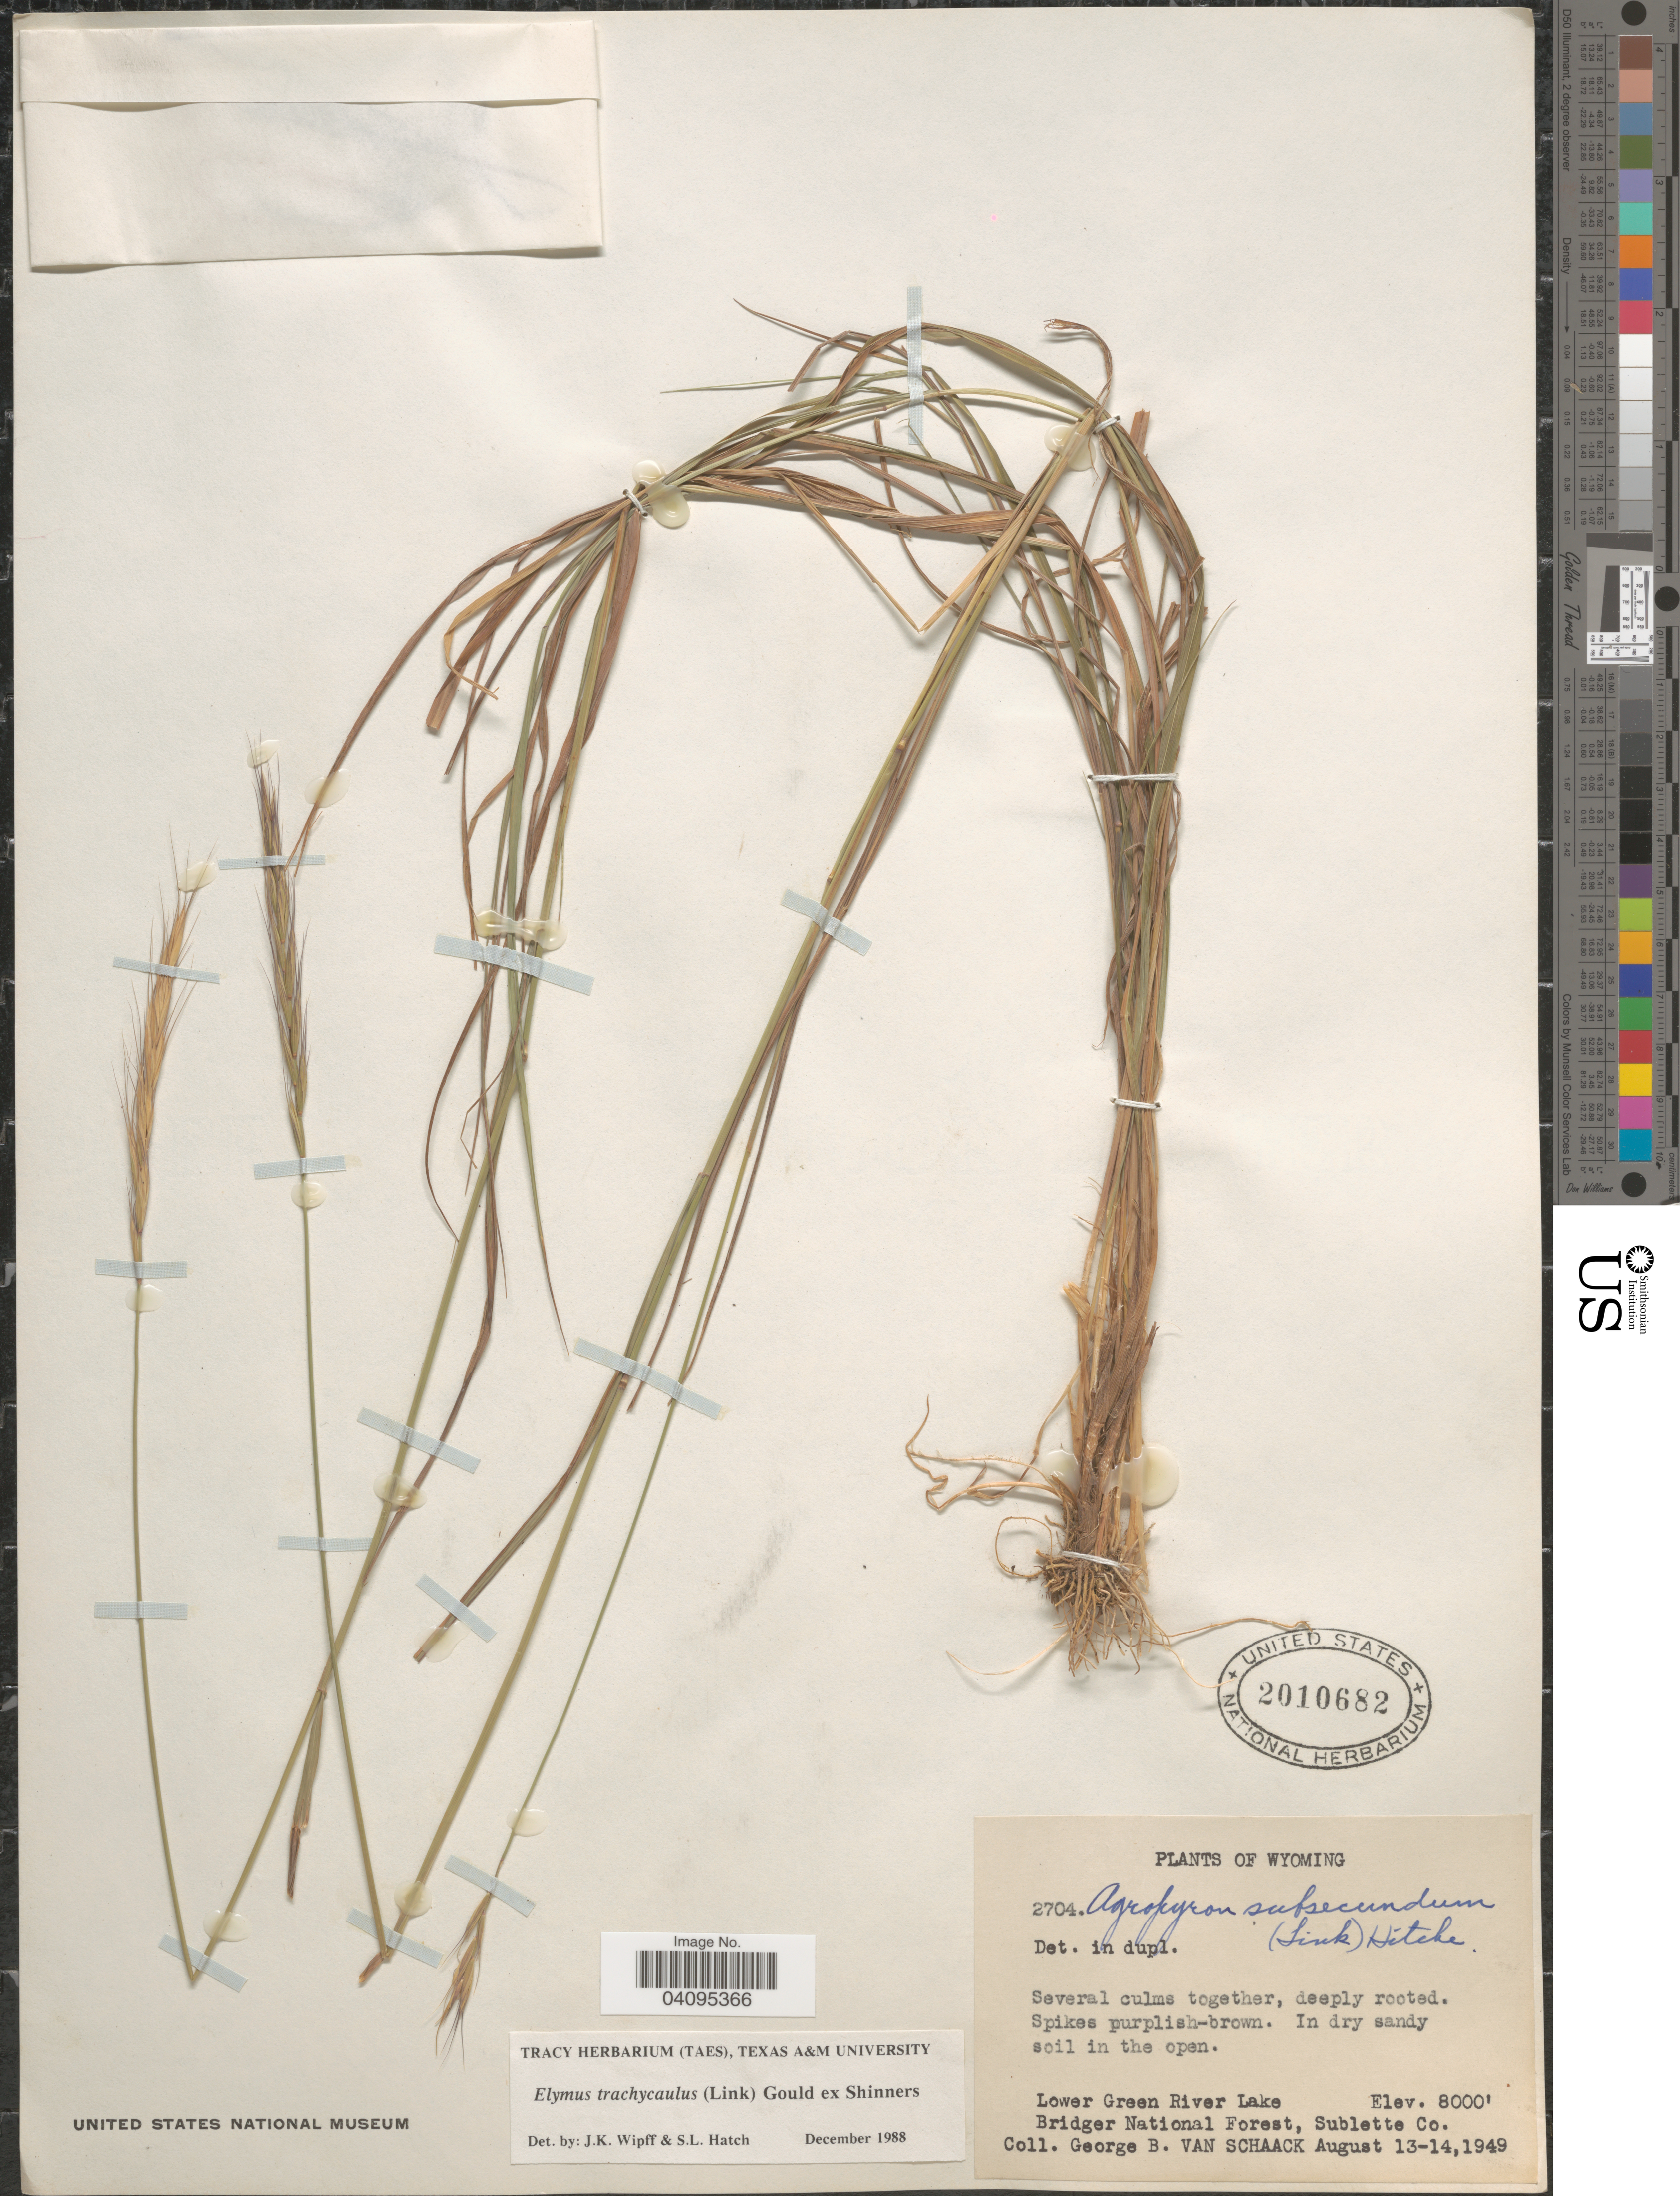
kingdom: Plantae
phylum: Tracheophyta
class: Liliopsida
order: Poales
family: Poaceae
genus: Elymus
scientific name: Elymus trachycaulus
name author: (Link) Gould ex Shinners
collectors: G. Van Schaack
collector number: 2704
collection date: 1949-08-13/1949-08-14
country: United States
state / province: Wyoming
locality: In dry sandy soil in the open. Lower Green River Lake. Bridger National Forest, Sublette Co.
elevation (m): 2438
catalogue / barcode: US 2010682